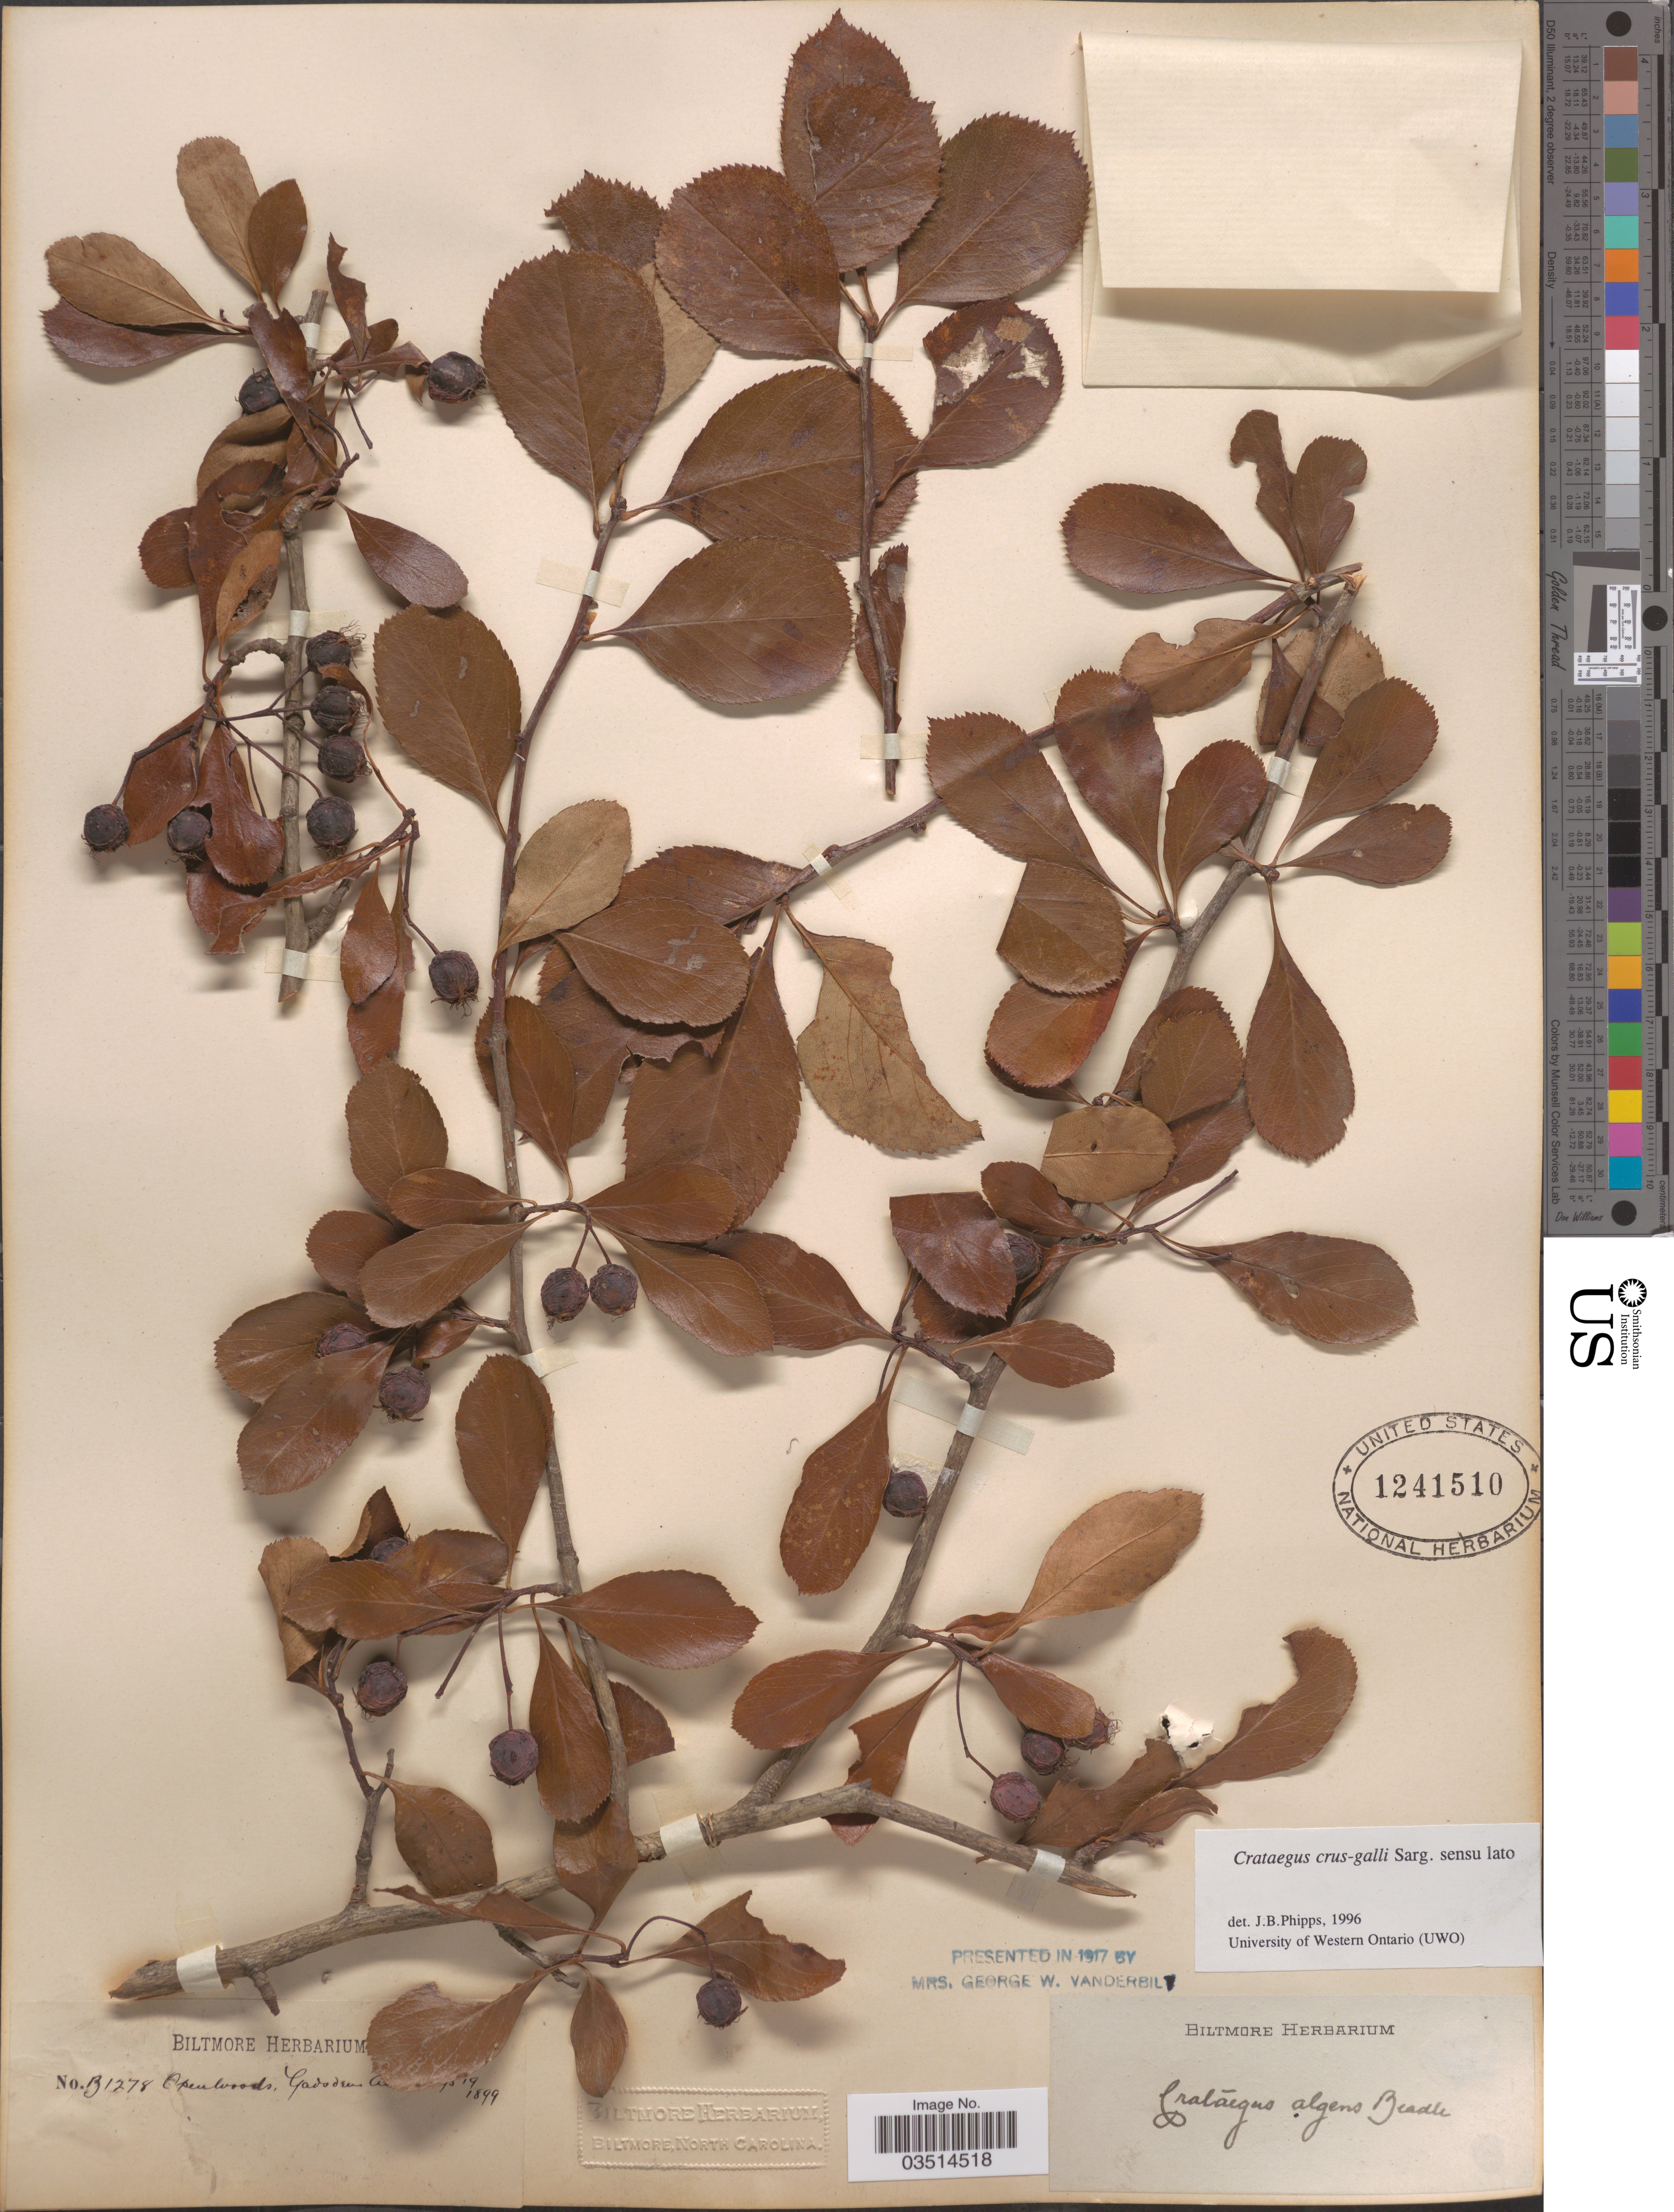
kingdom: Plantae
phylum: Tracheophyta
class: Magnoliopsida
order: Rosales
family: Rosaceae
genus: Crataegus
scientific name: Crataegus crus-galli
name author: L.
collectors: ex herb. Biltmore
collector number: B/1278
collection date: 1899-05-19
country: United States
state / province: Alabama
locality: Gadsden.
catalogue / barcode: US 1241510